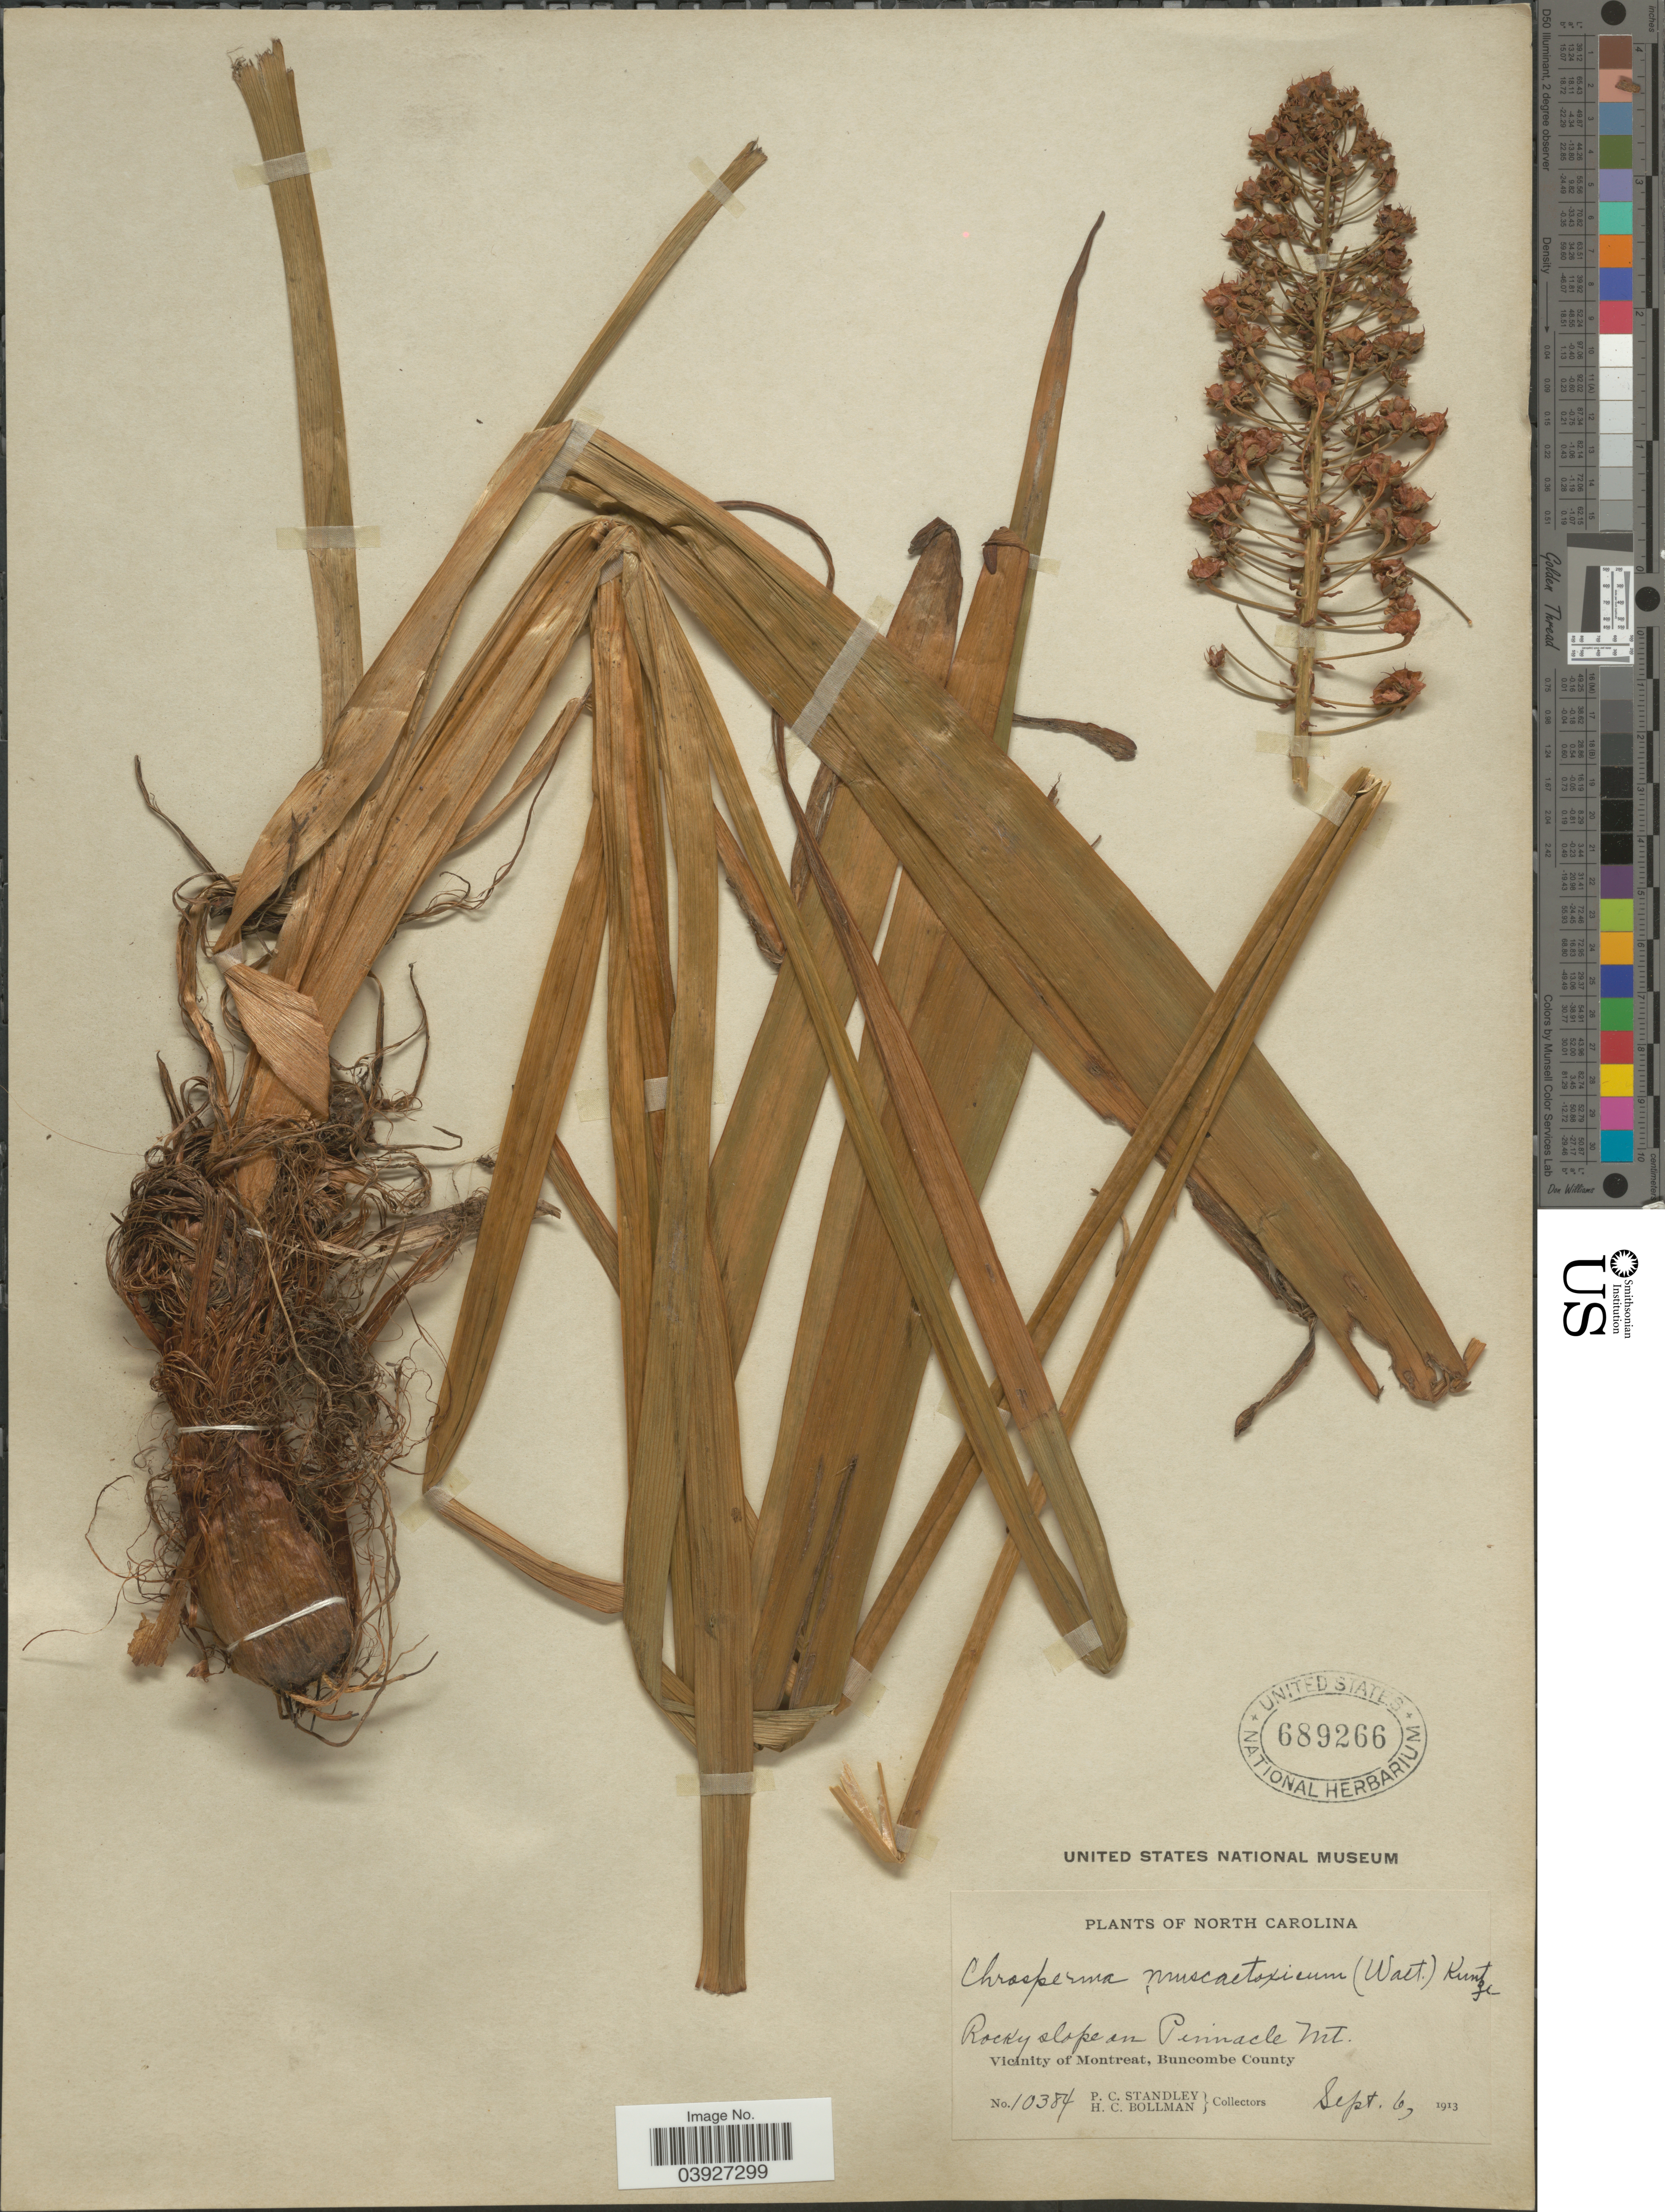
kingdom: Plantae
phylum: Tracheophyta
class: Liliopsida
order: Liliales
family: Melanthiaceae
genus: Amianthium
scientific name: Amianthium muscitoxicum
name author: (Walter) A. Gray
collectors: P. C. Standley & H. C. Bollman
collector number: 10384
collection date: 1913-09-06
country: United States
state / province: North Carolina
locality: Rocky slope on Pennacle Mt. Vicinity of Montreat, Buncombe County.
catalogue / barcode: US 689266